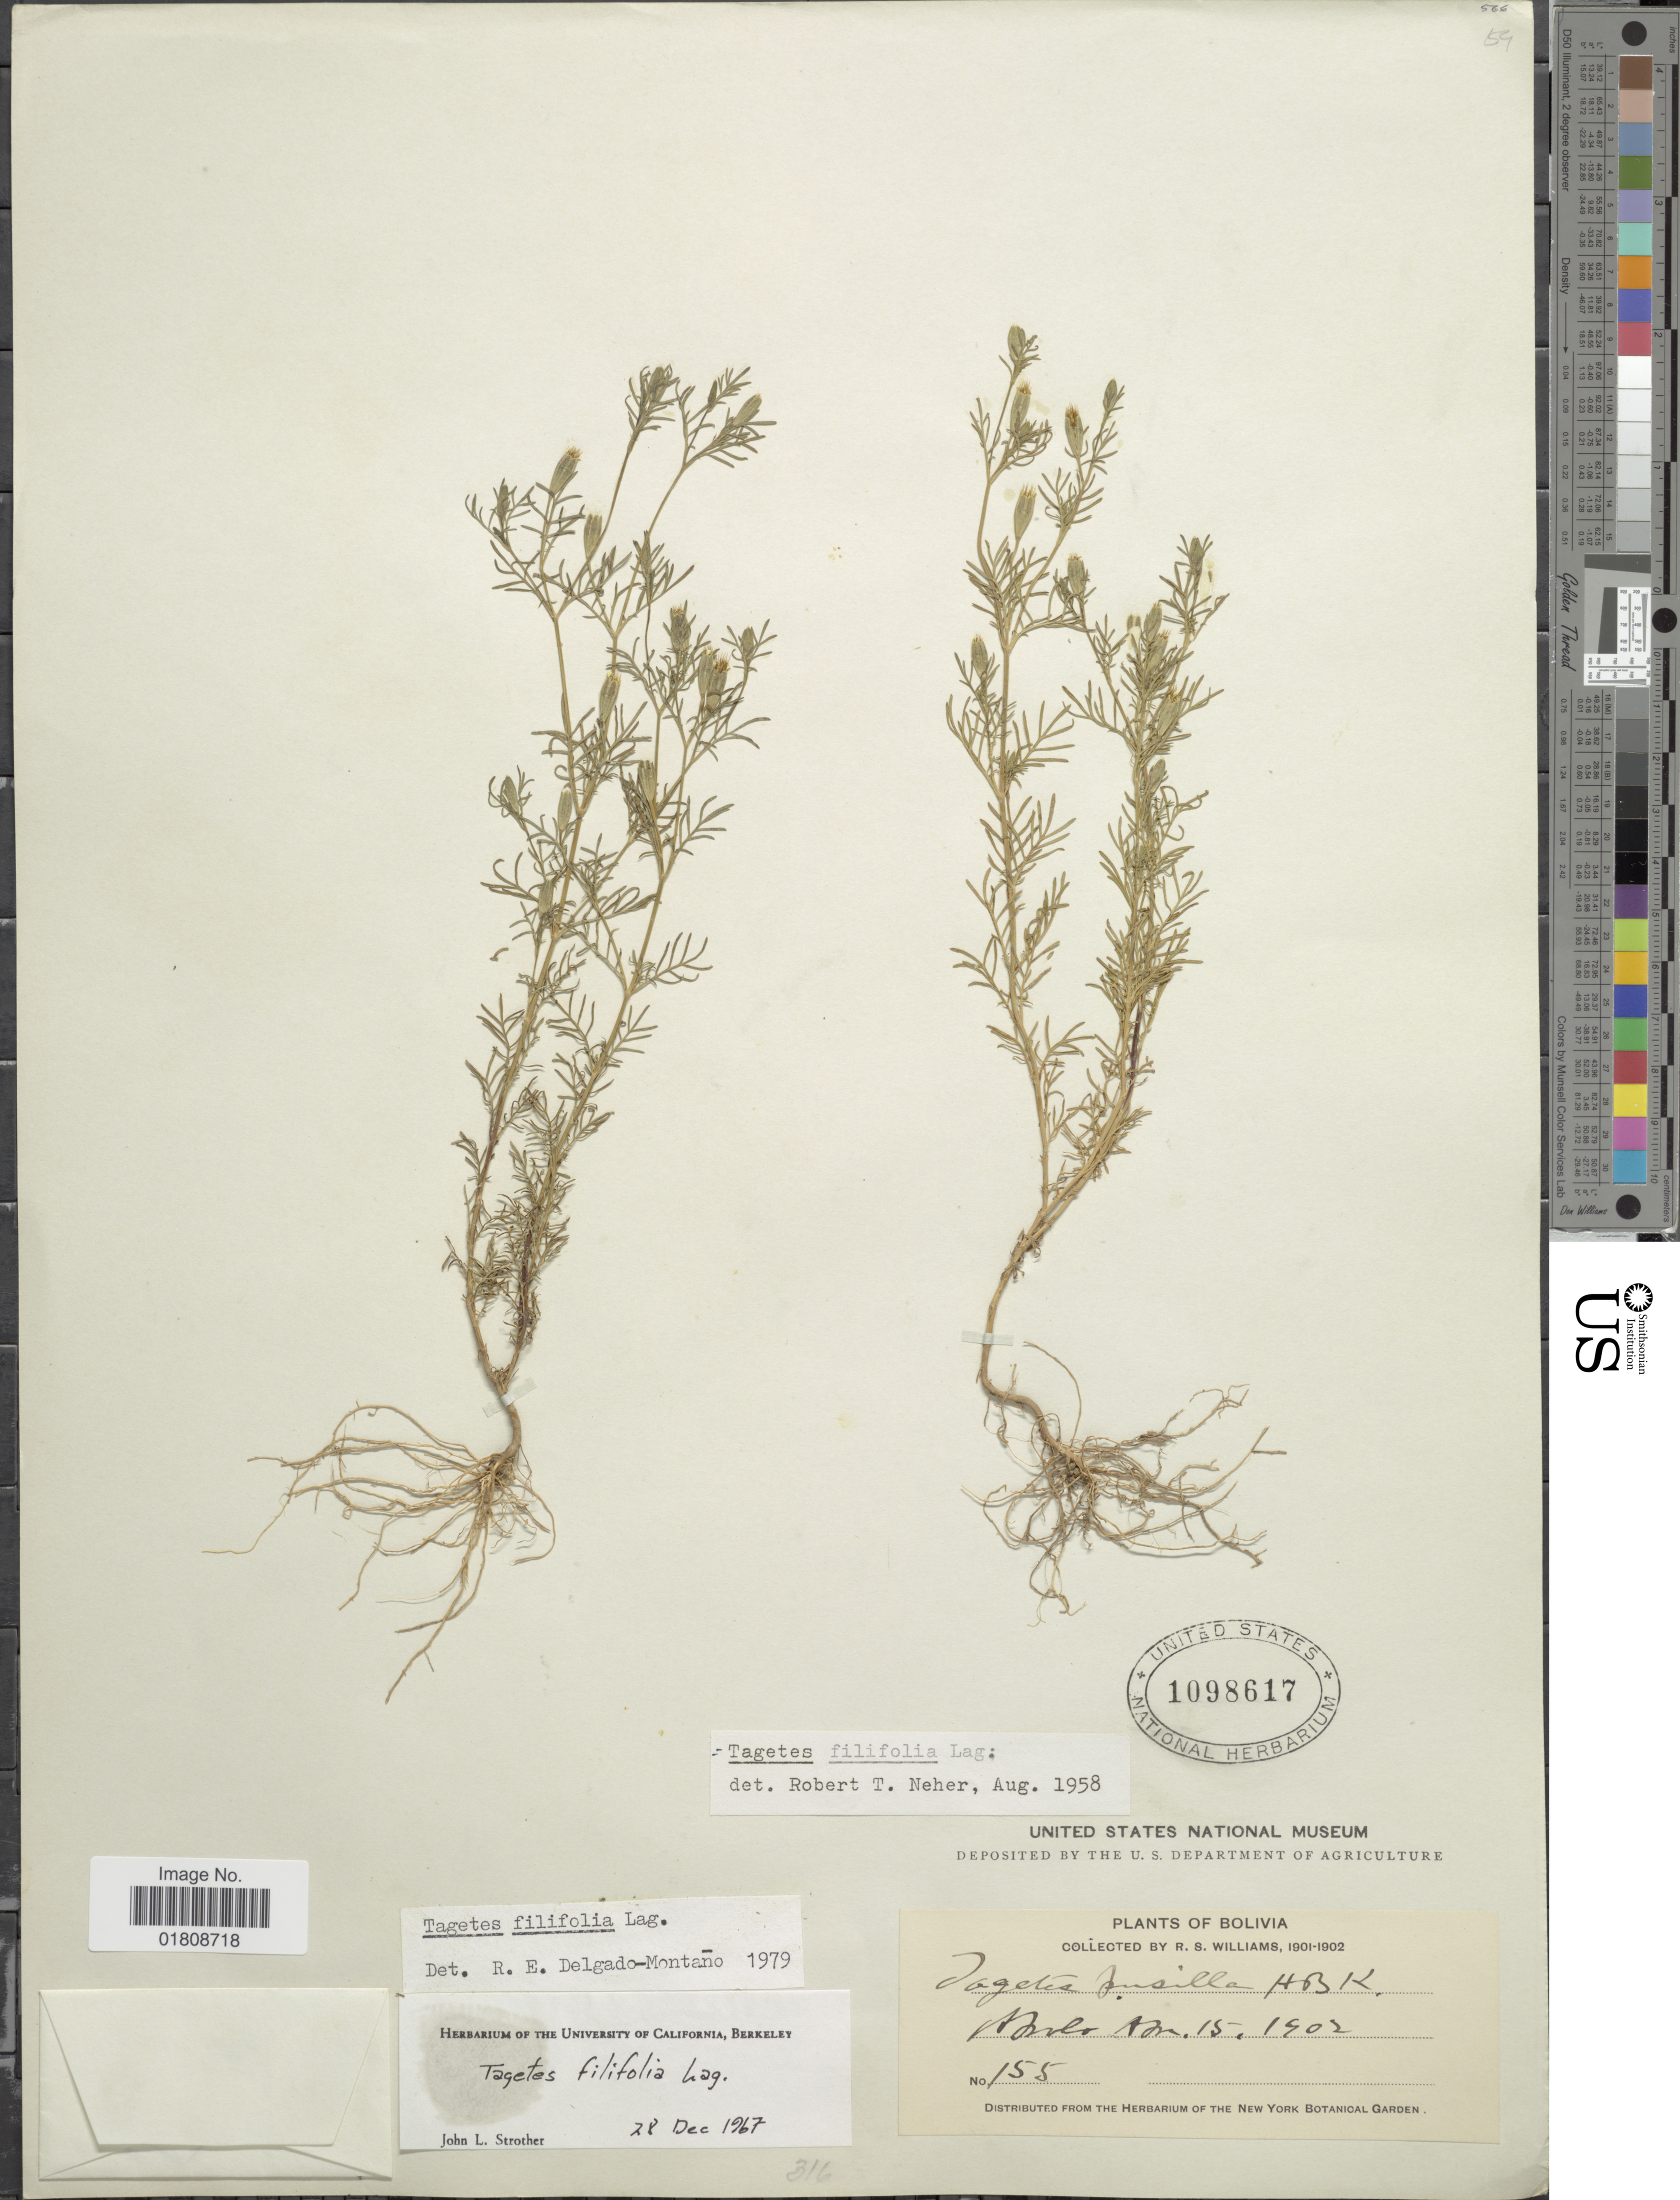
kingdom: Plantae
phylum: Tracheophyta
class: Magnoliopsida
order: Asterales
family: Asteraceae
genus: Tagetes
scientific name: Tagetes filifolia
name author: Lag.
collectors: R. S. Williams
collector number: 155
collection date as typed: Apr. 15, 1902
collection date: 1902-04-15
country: Bolivia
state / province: La Paz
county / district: Franz Tamayo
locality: Apolo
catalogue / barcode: US 1098617